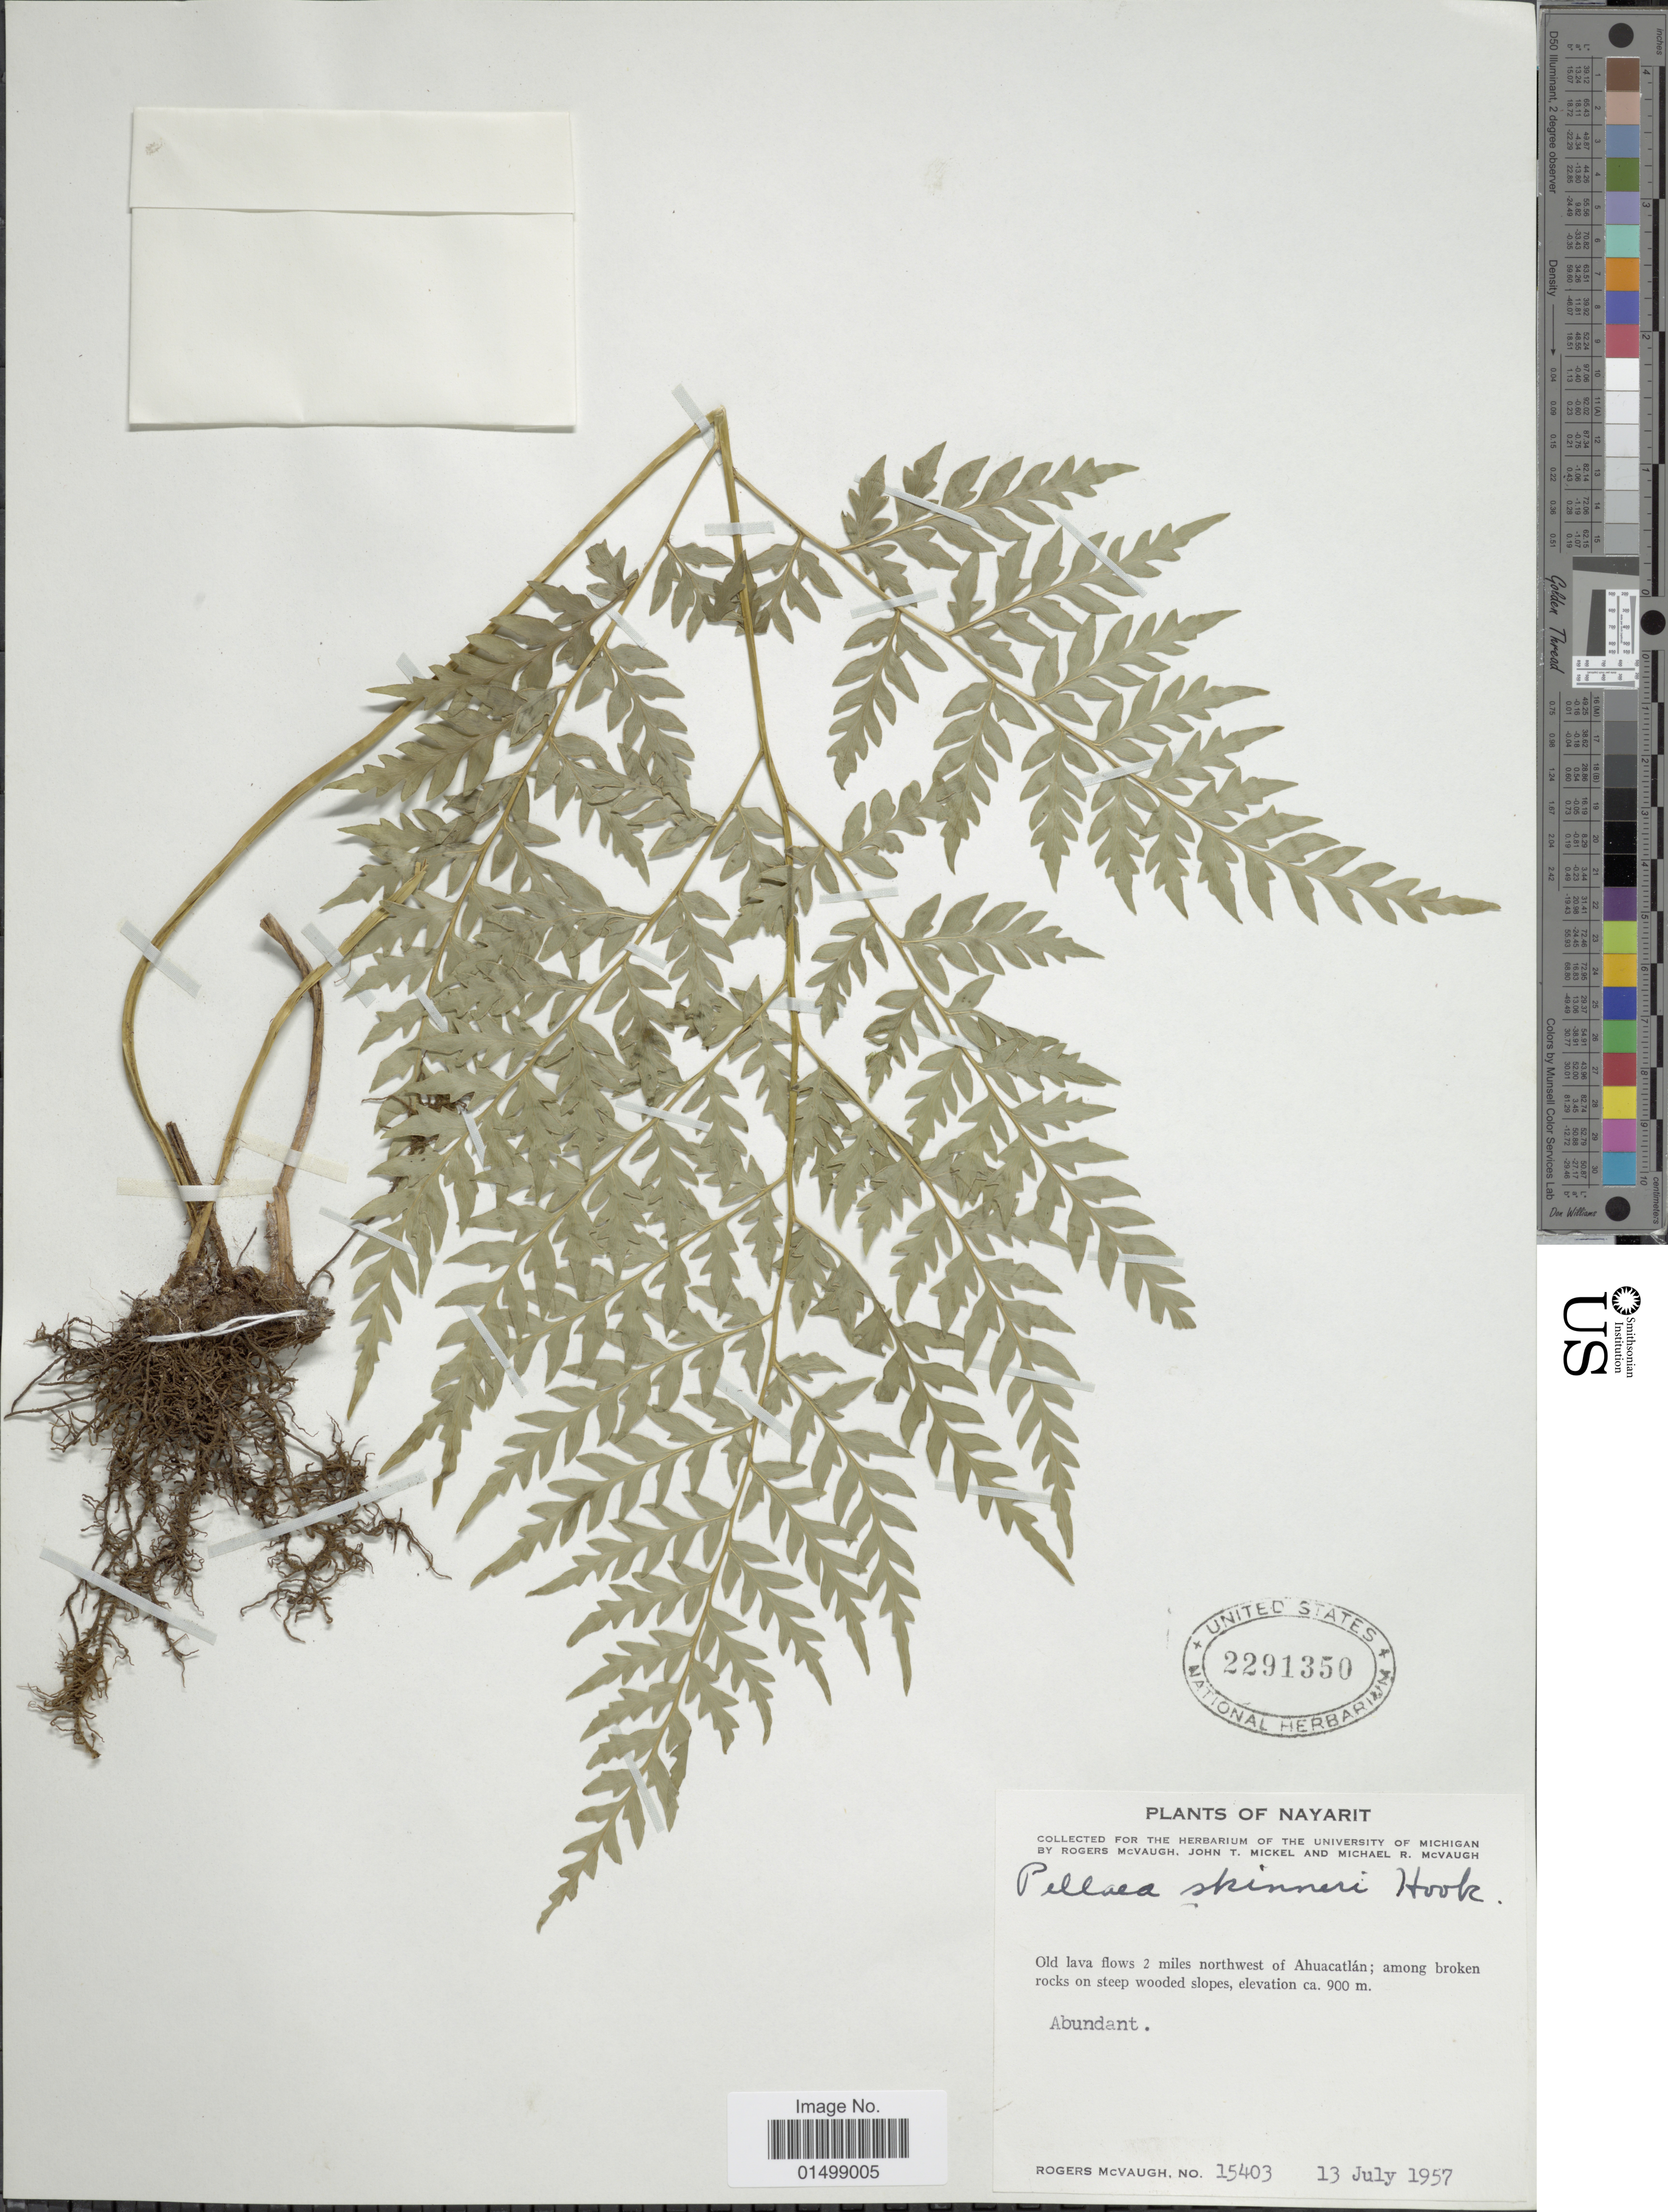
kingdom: Plantae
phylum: Tracheophyta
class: Polypodiopsida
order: Polypodiales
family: Pteridaceae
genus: Cheilanthes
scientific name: Cheilanthes skinneri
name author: (Hook.) T. Moore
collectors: R. McVaugh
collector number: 15403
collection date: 1957-07-13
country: Mexico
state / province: Nayarit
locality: Nayarit. Old lava flows 2 miles northwest of Ahuacatlan; among broken rocks on steep wooded slopes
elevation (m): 900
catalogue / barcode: US 2291350